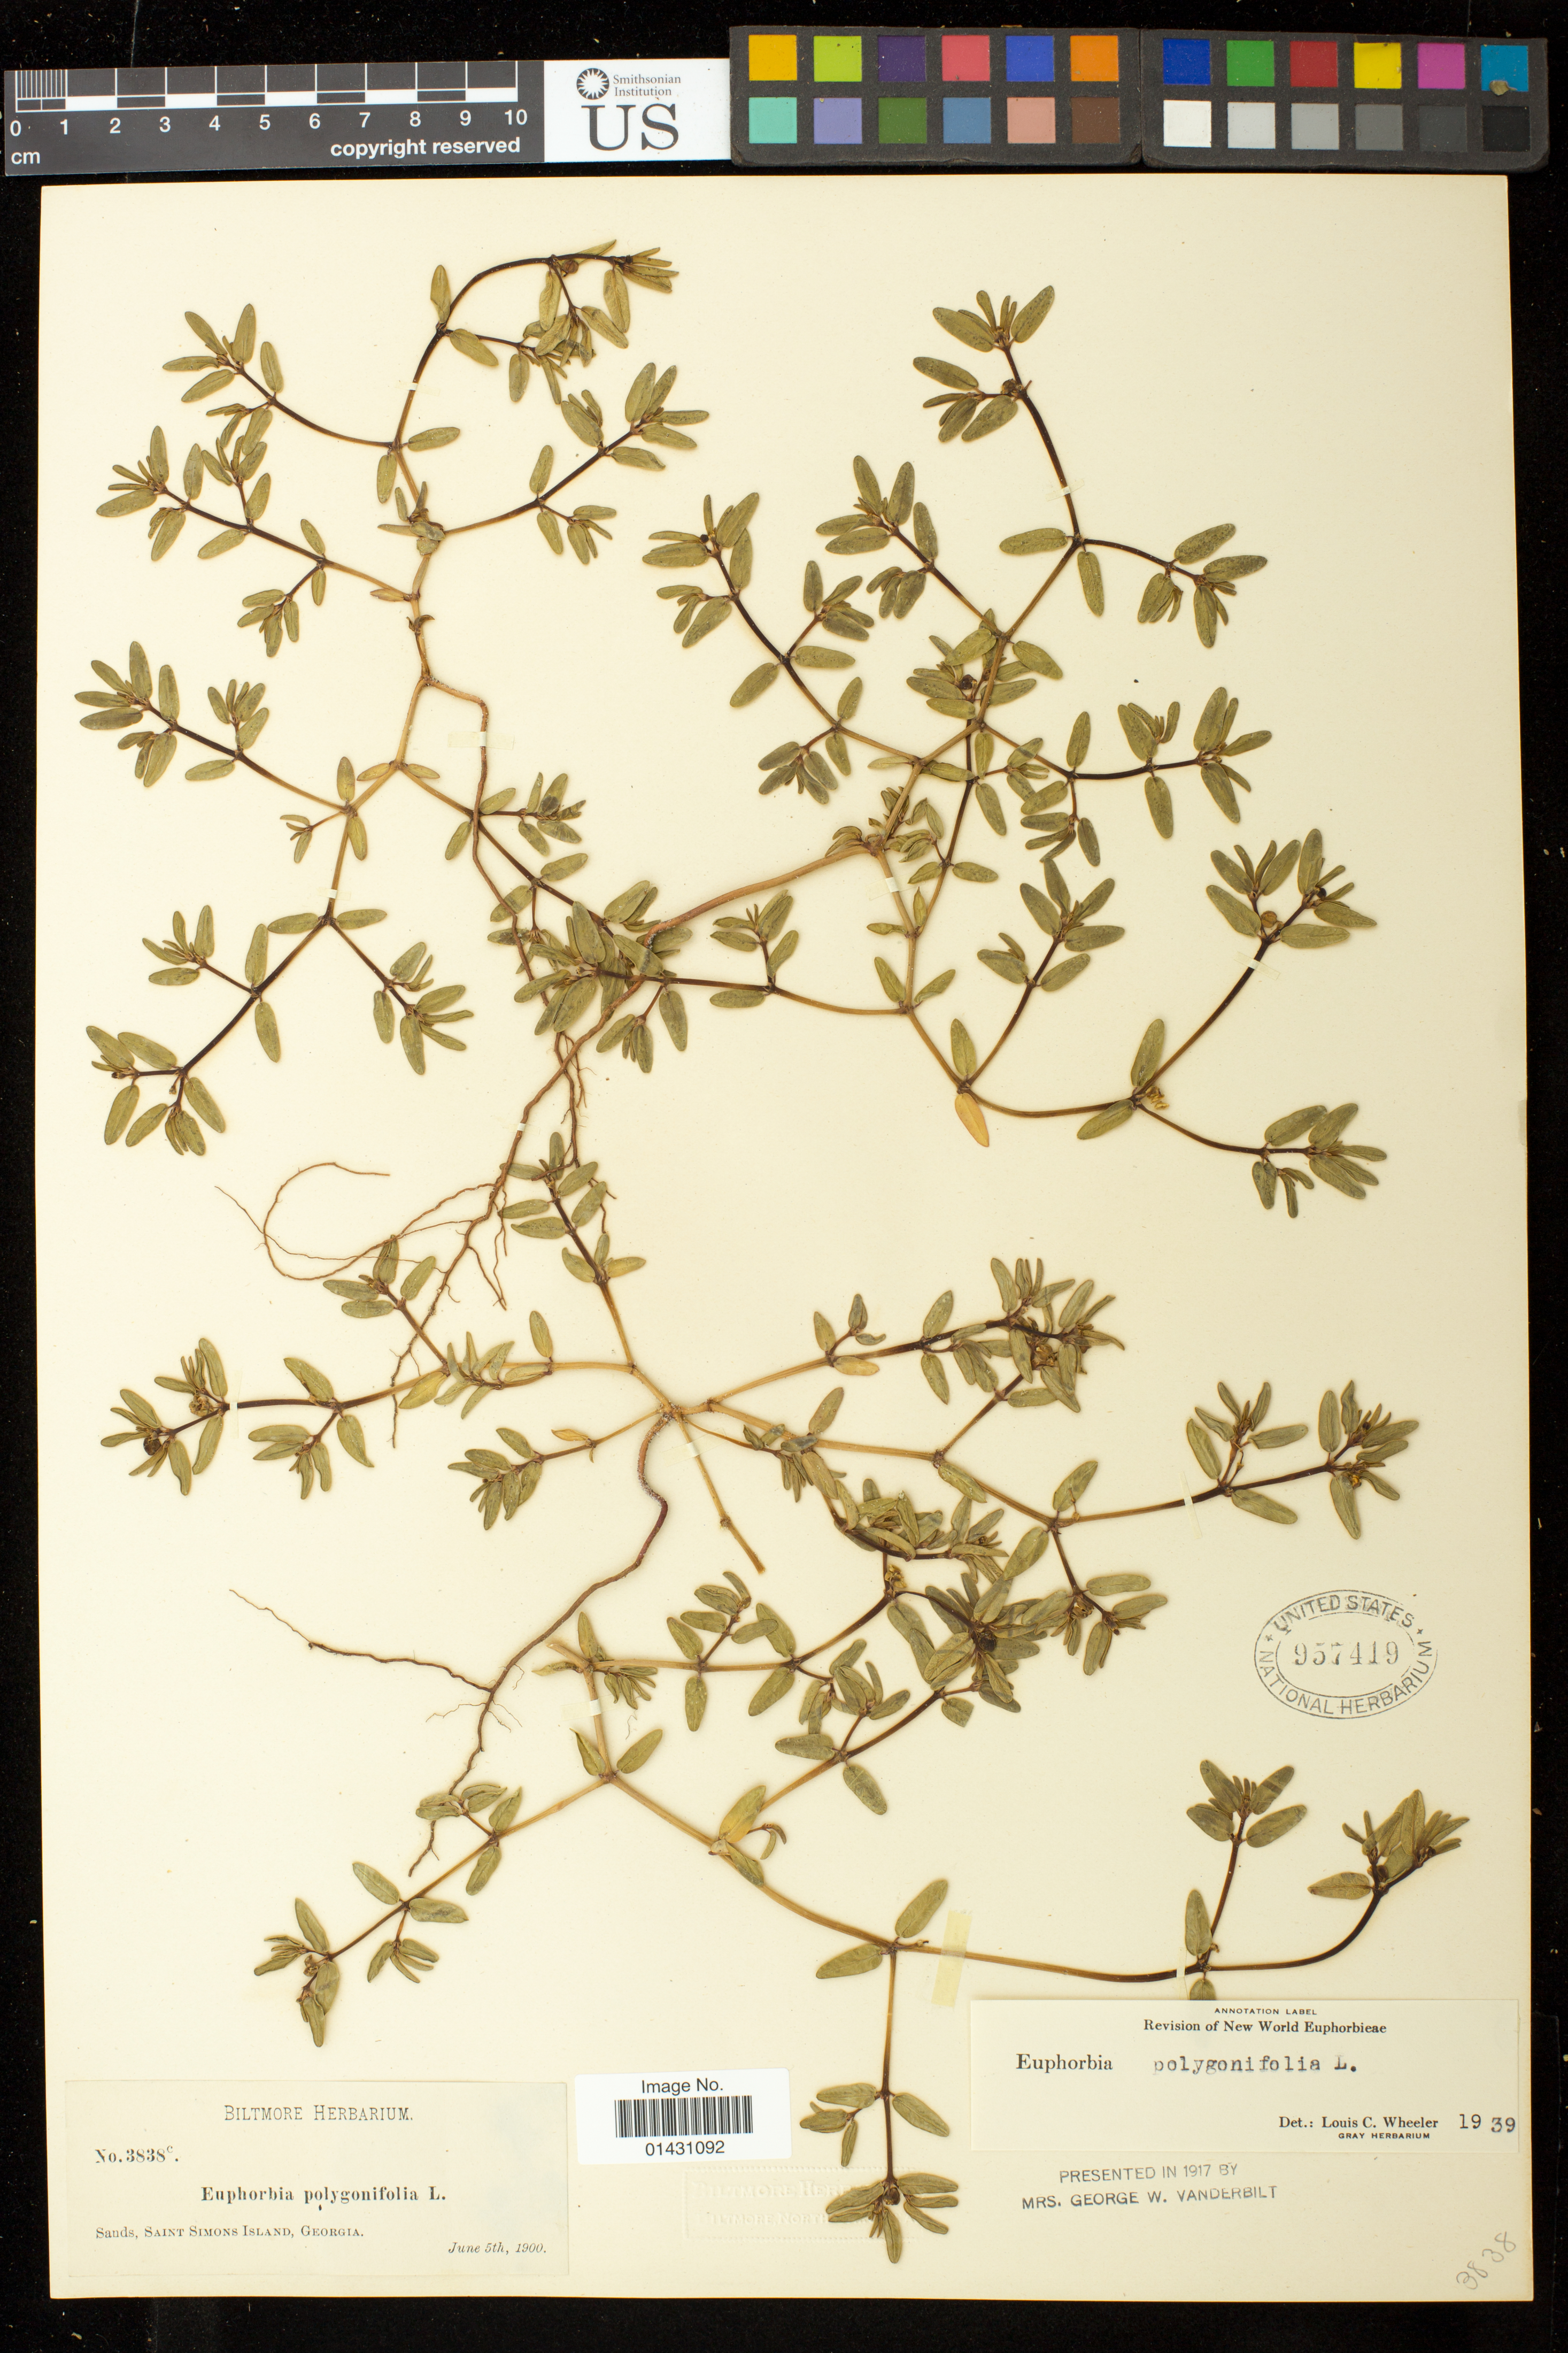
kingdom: Plantae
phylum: Tracheophyta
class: Magnoliopsida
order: Malpighiales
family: Euphorbiaceae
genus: Euphorbia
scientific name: Euphorbia polygonifolia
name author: L.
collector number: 3838c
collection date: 1900-06-05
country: United States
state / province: Georgia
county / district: Glynn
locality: Saint Simons Island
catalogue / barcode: US 957419